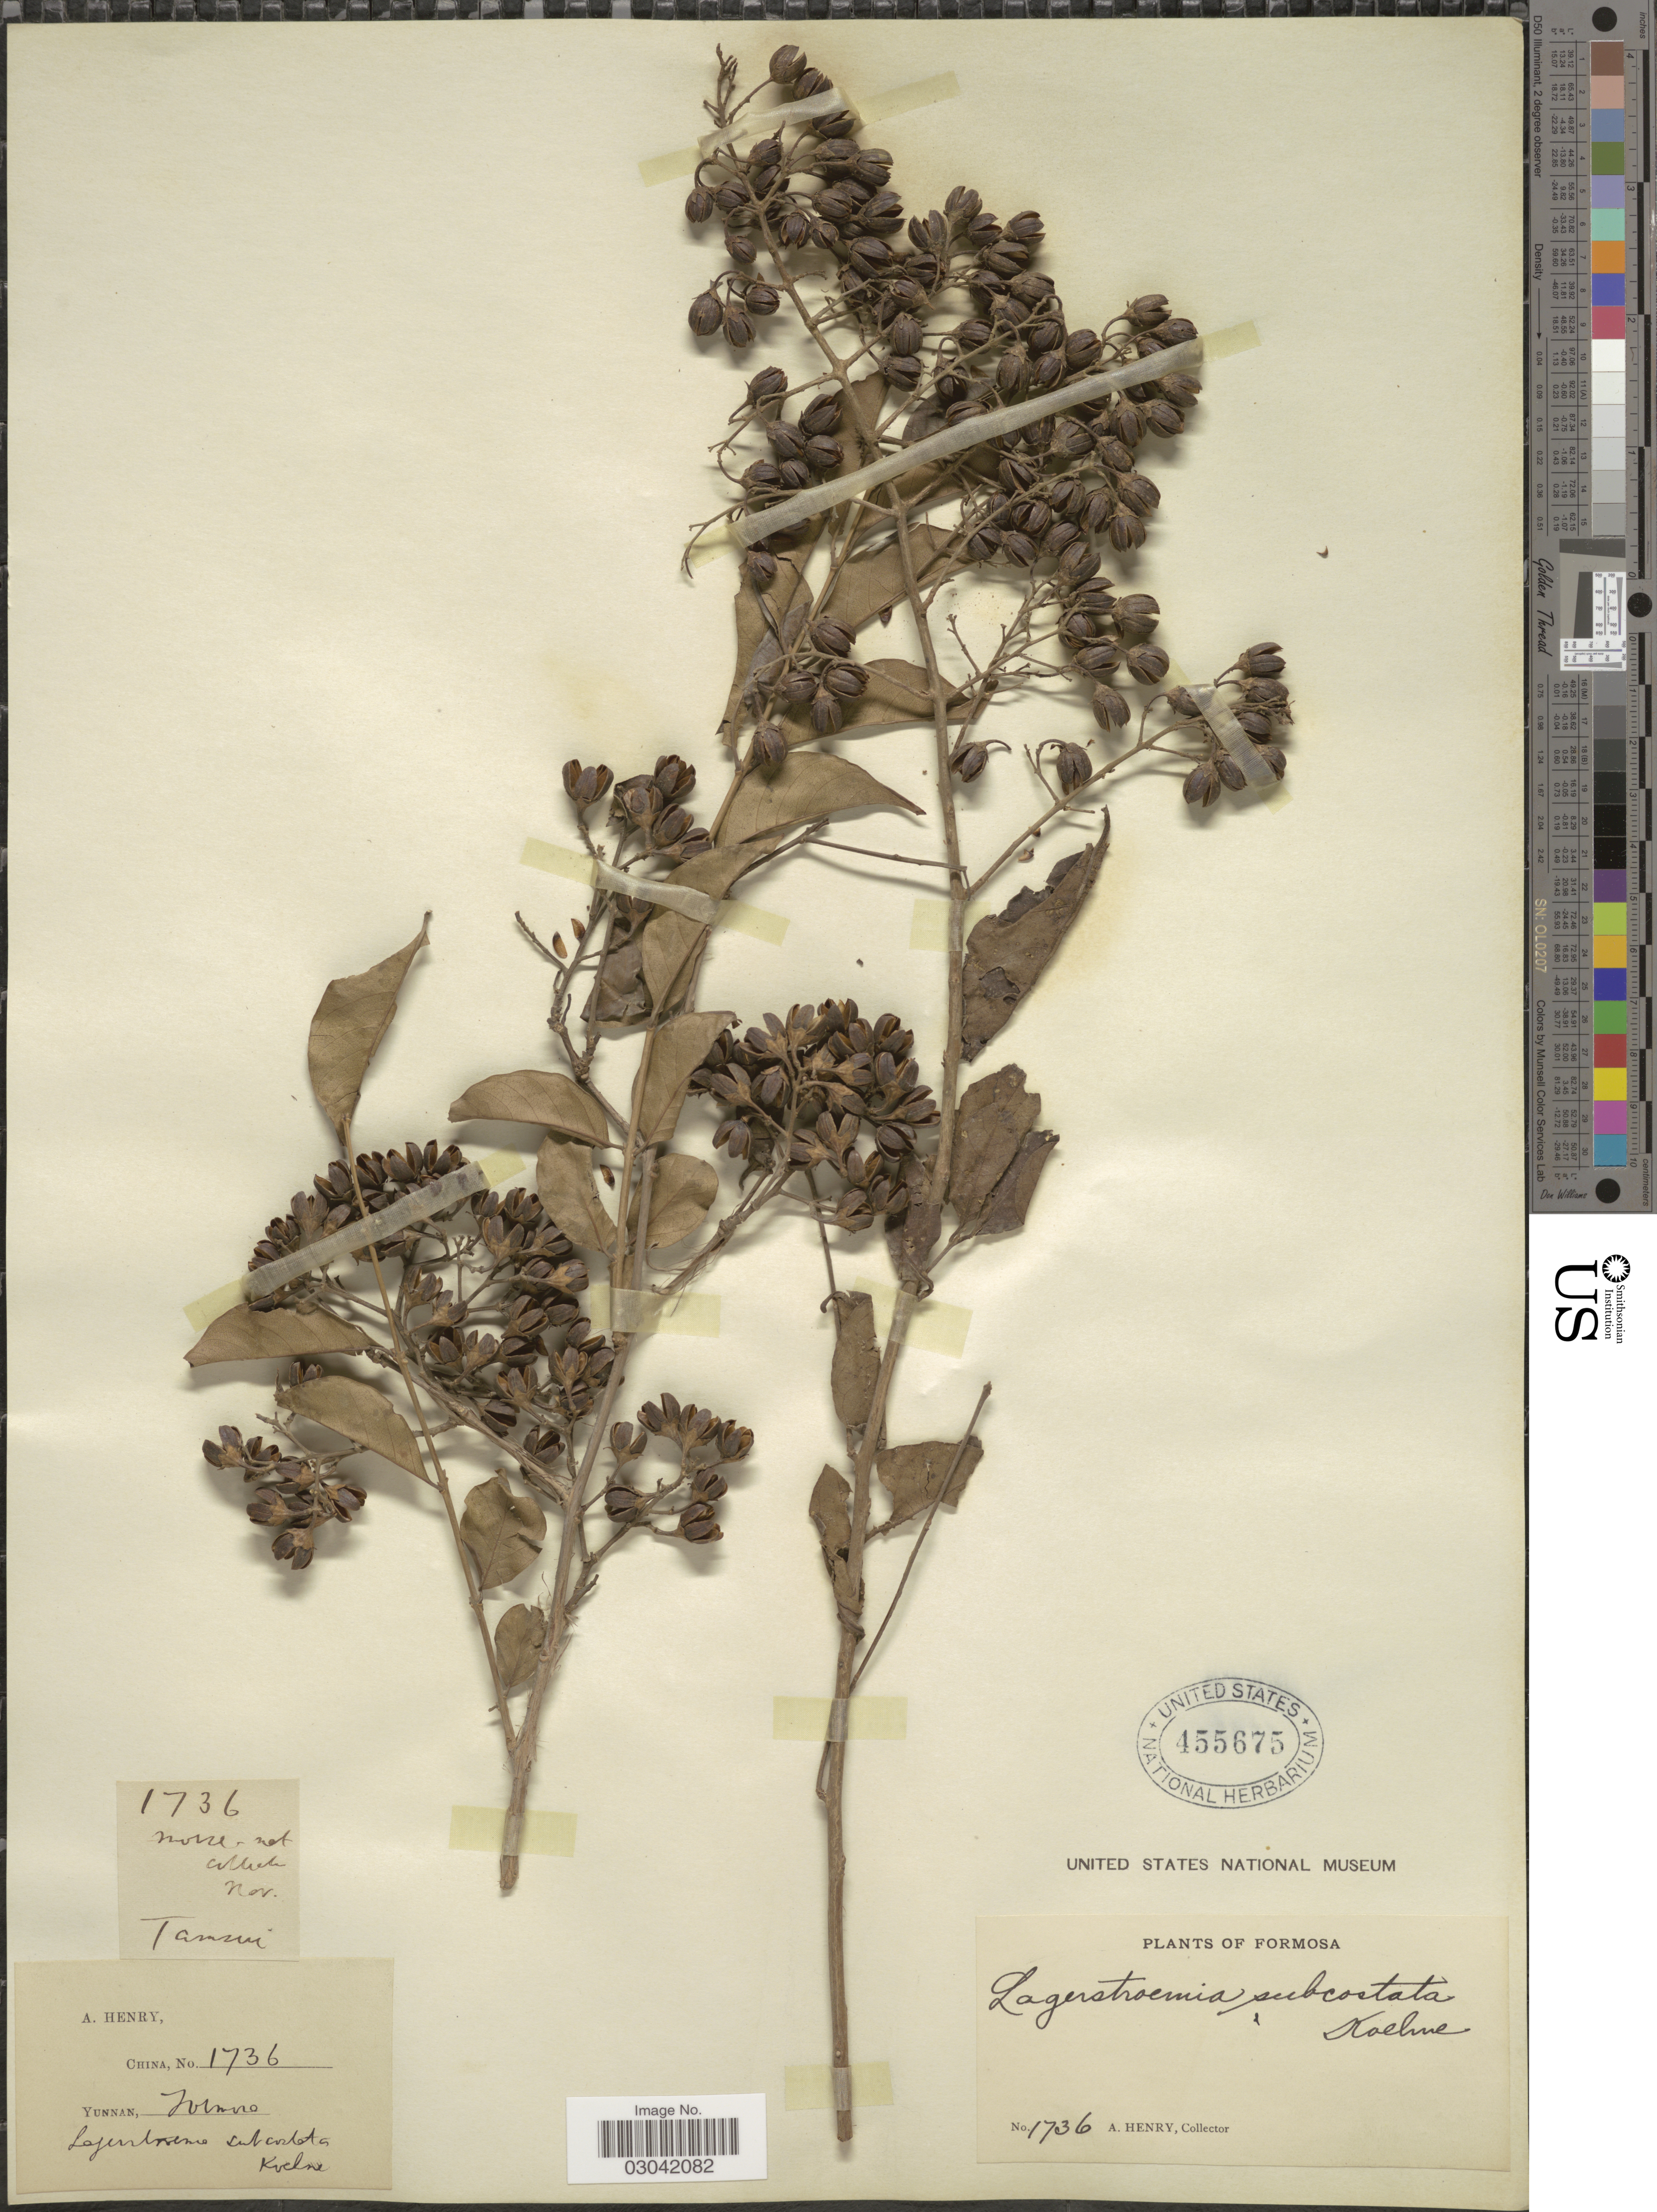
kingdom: Plantae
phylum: Tracheophyta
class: Magnoliopsida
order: Myrtales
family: Lythraceae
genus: Lagerstroemia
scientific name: Lagerstroemia subcostata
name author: Koehne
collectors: A. Henry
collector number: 1736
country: Taiwan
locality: Formosa.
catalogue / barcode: US 455675